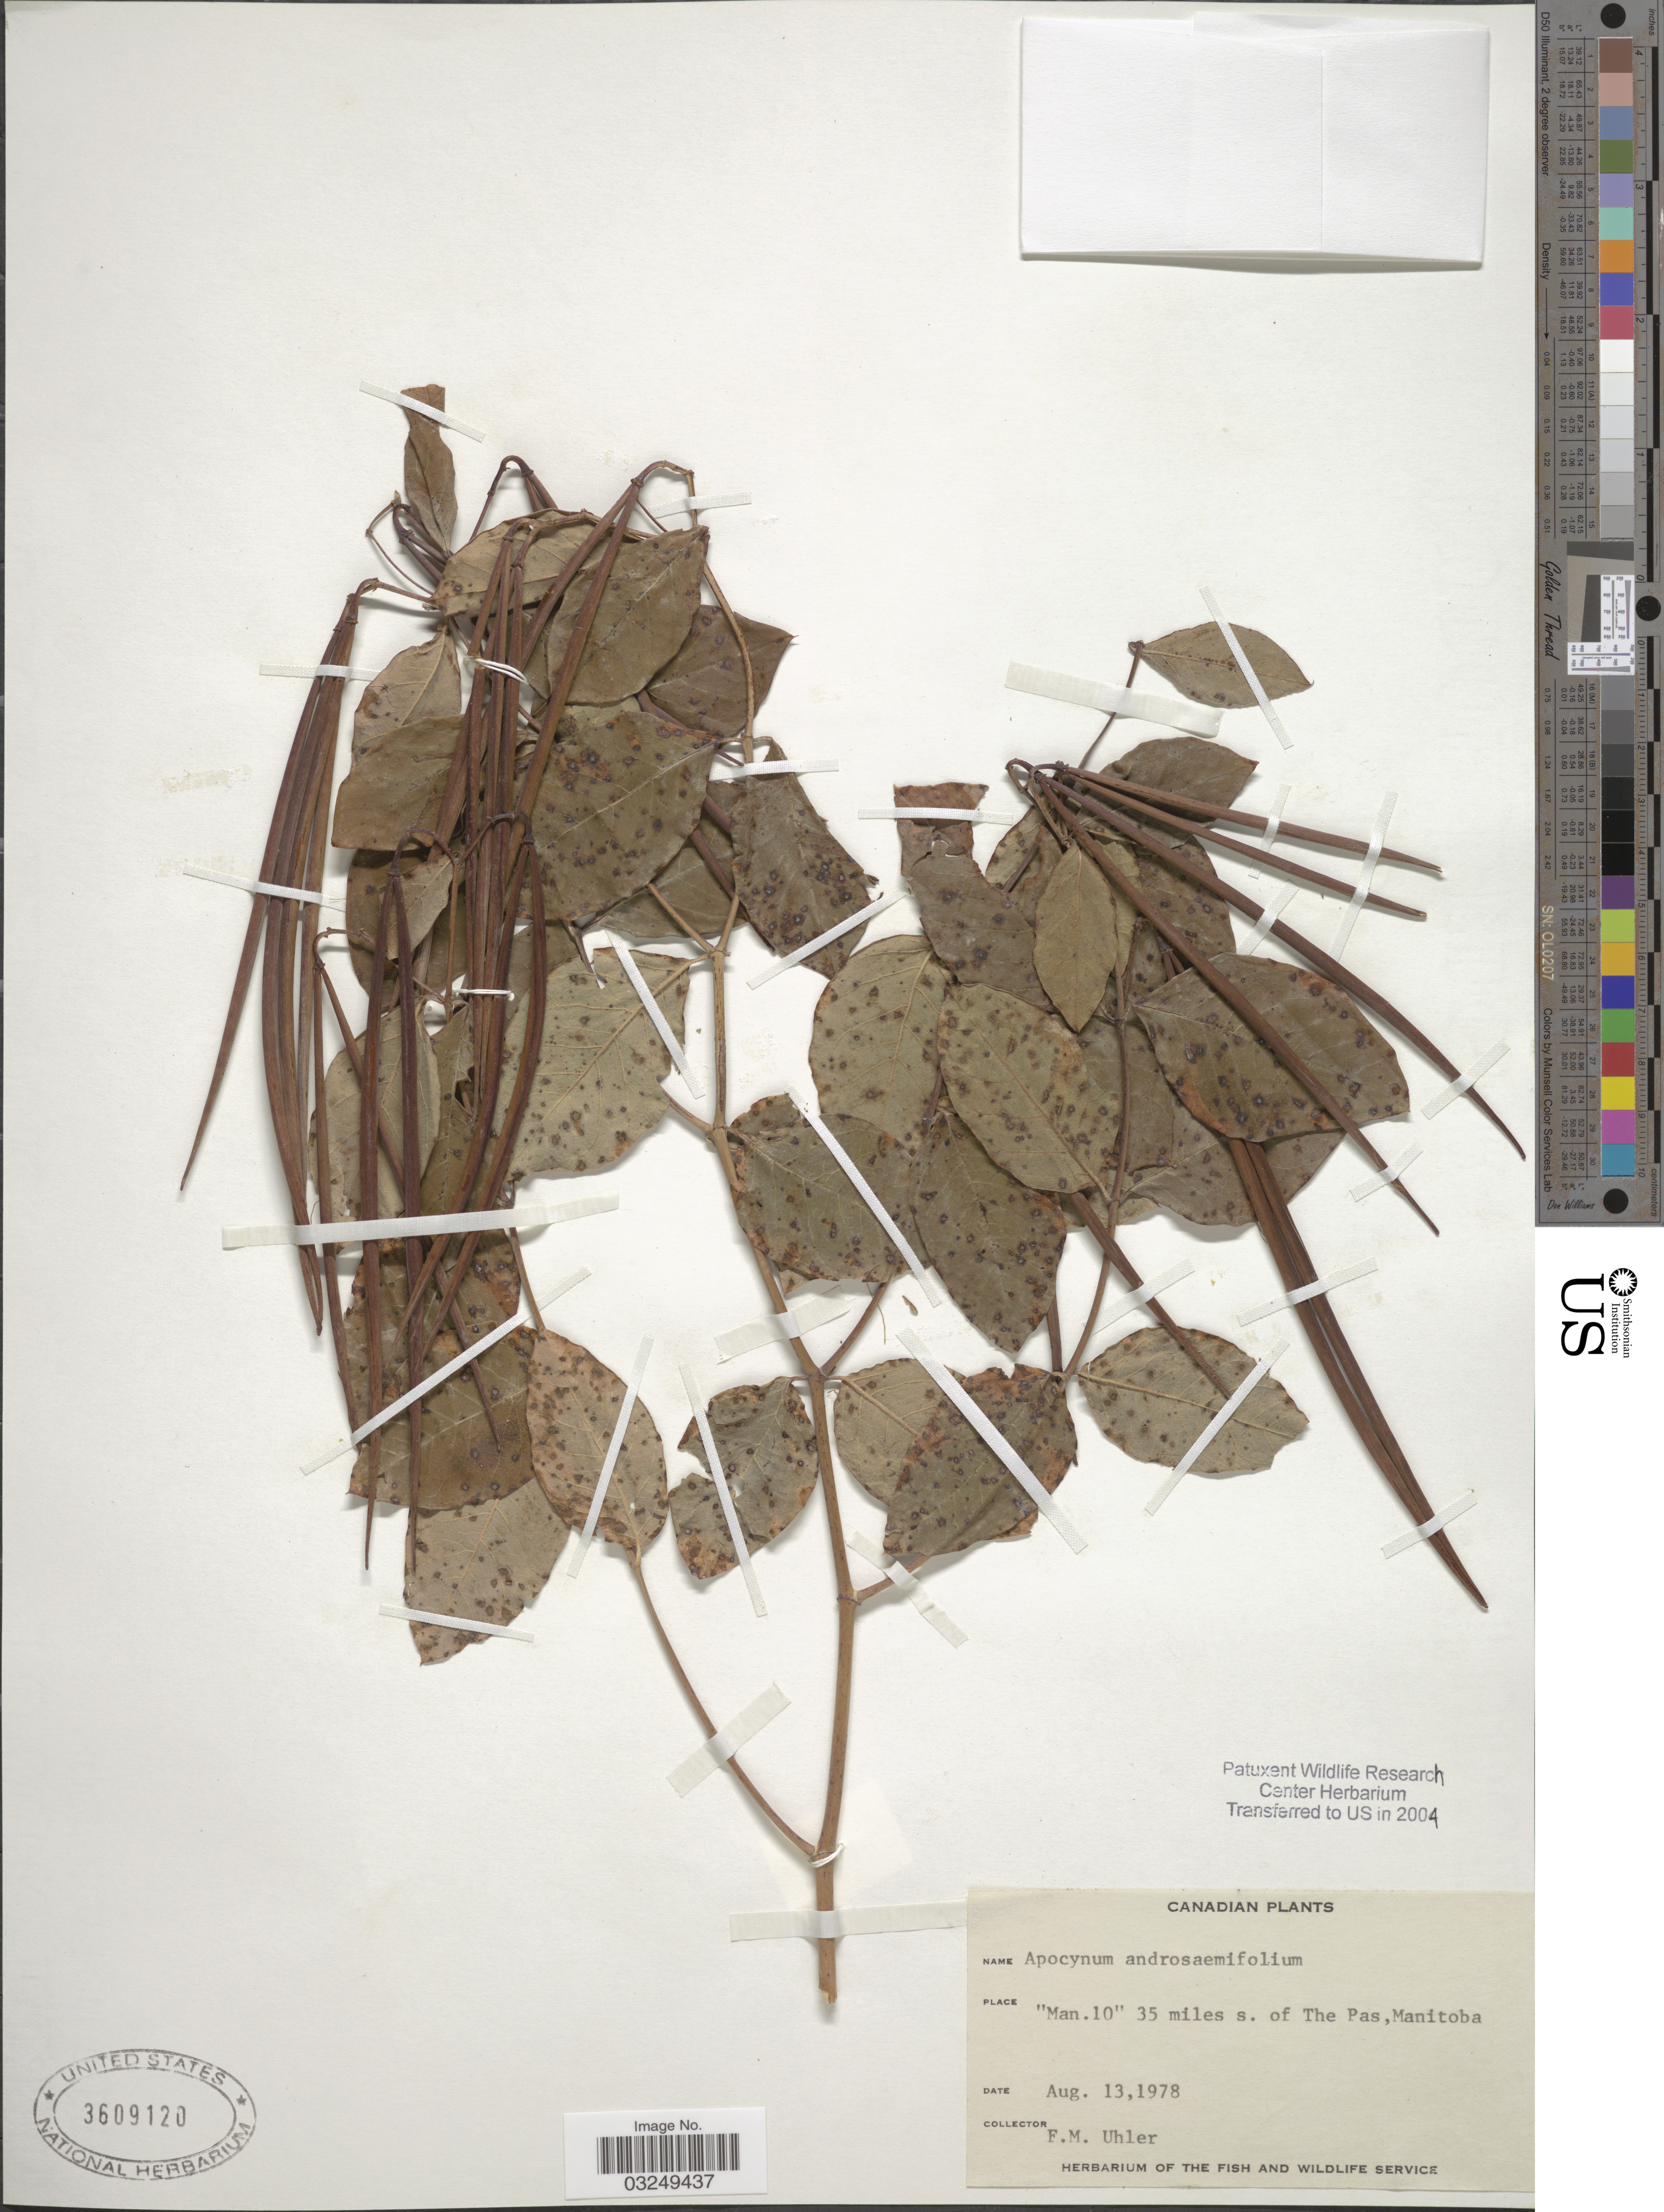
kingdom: Plantae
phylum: Tracheophyta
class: Magnoliopsida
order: Gentianales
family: Apocynaceae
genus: Apocynum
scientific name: Apocynum androsaemifolium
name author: L.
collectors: F. M. Uhler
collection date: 1978-08-13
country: Canada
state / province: Manitoba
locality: Man. 10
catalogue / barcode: US 3609120